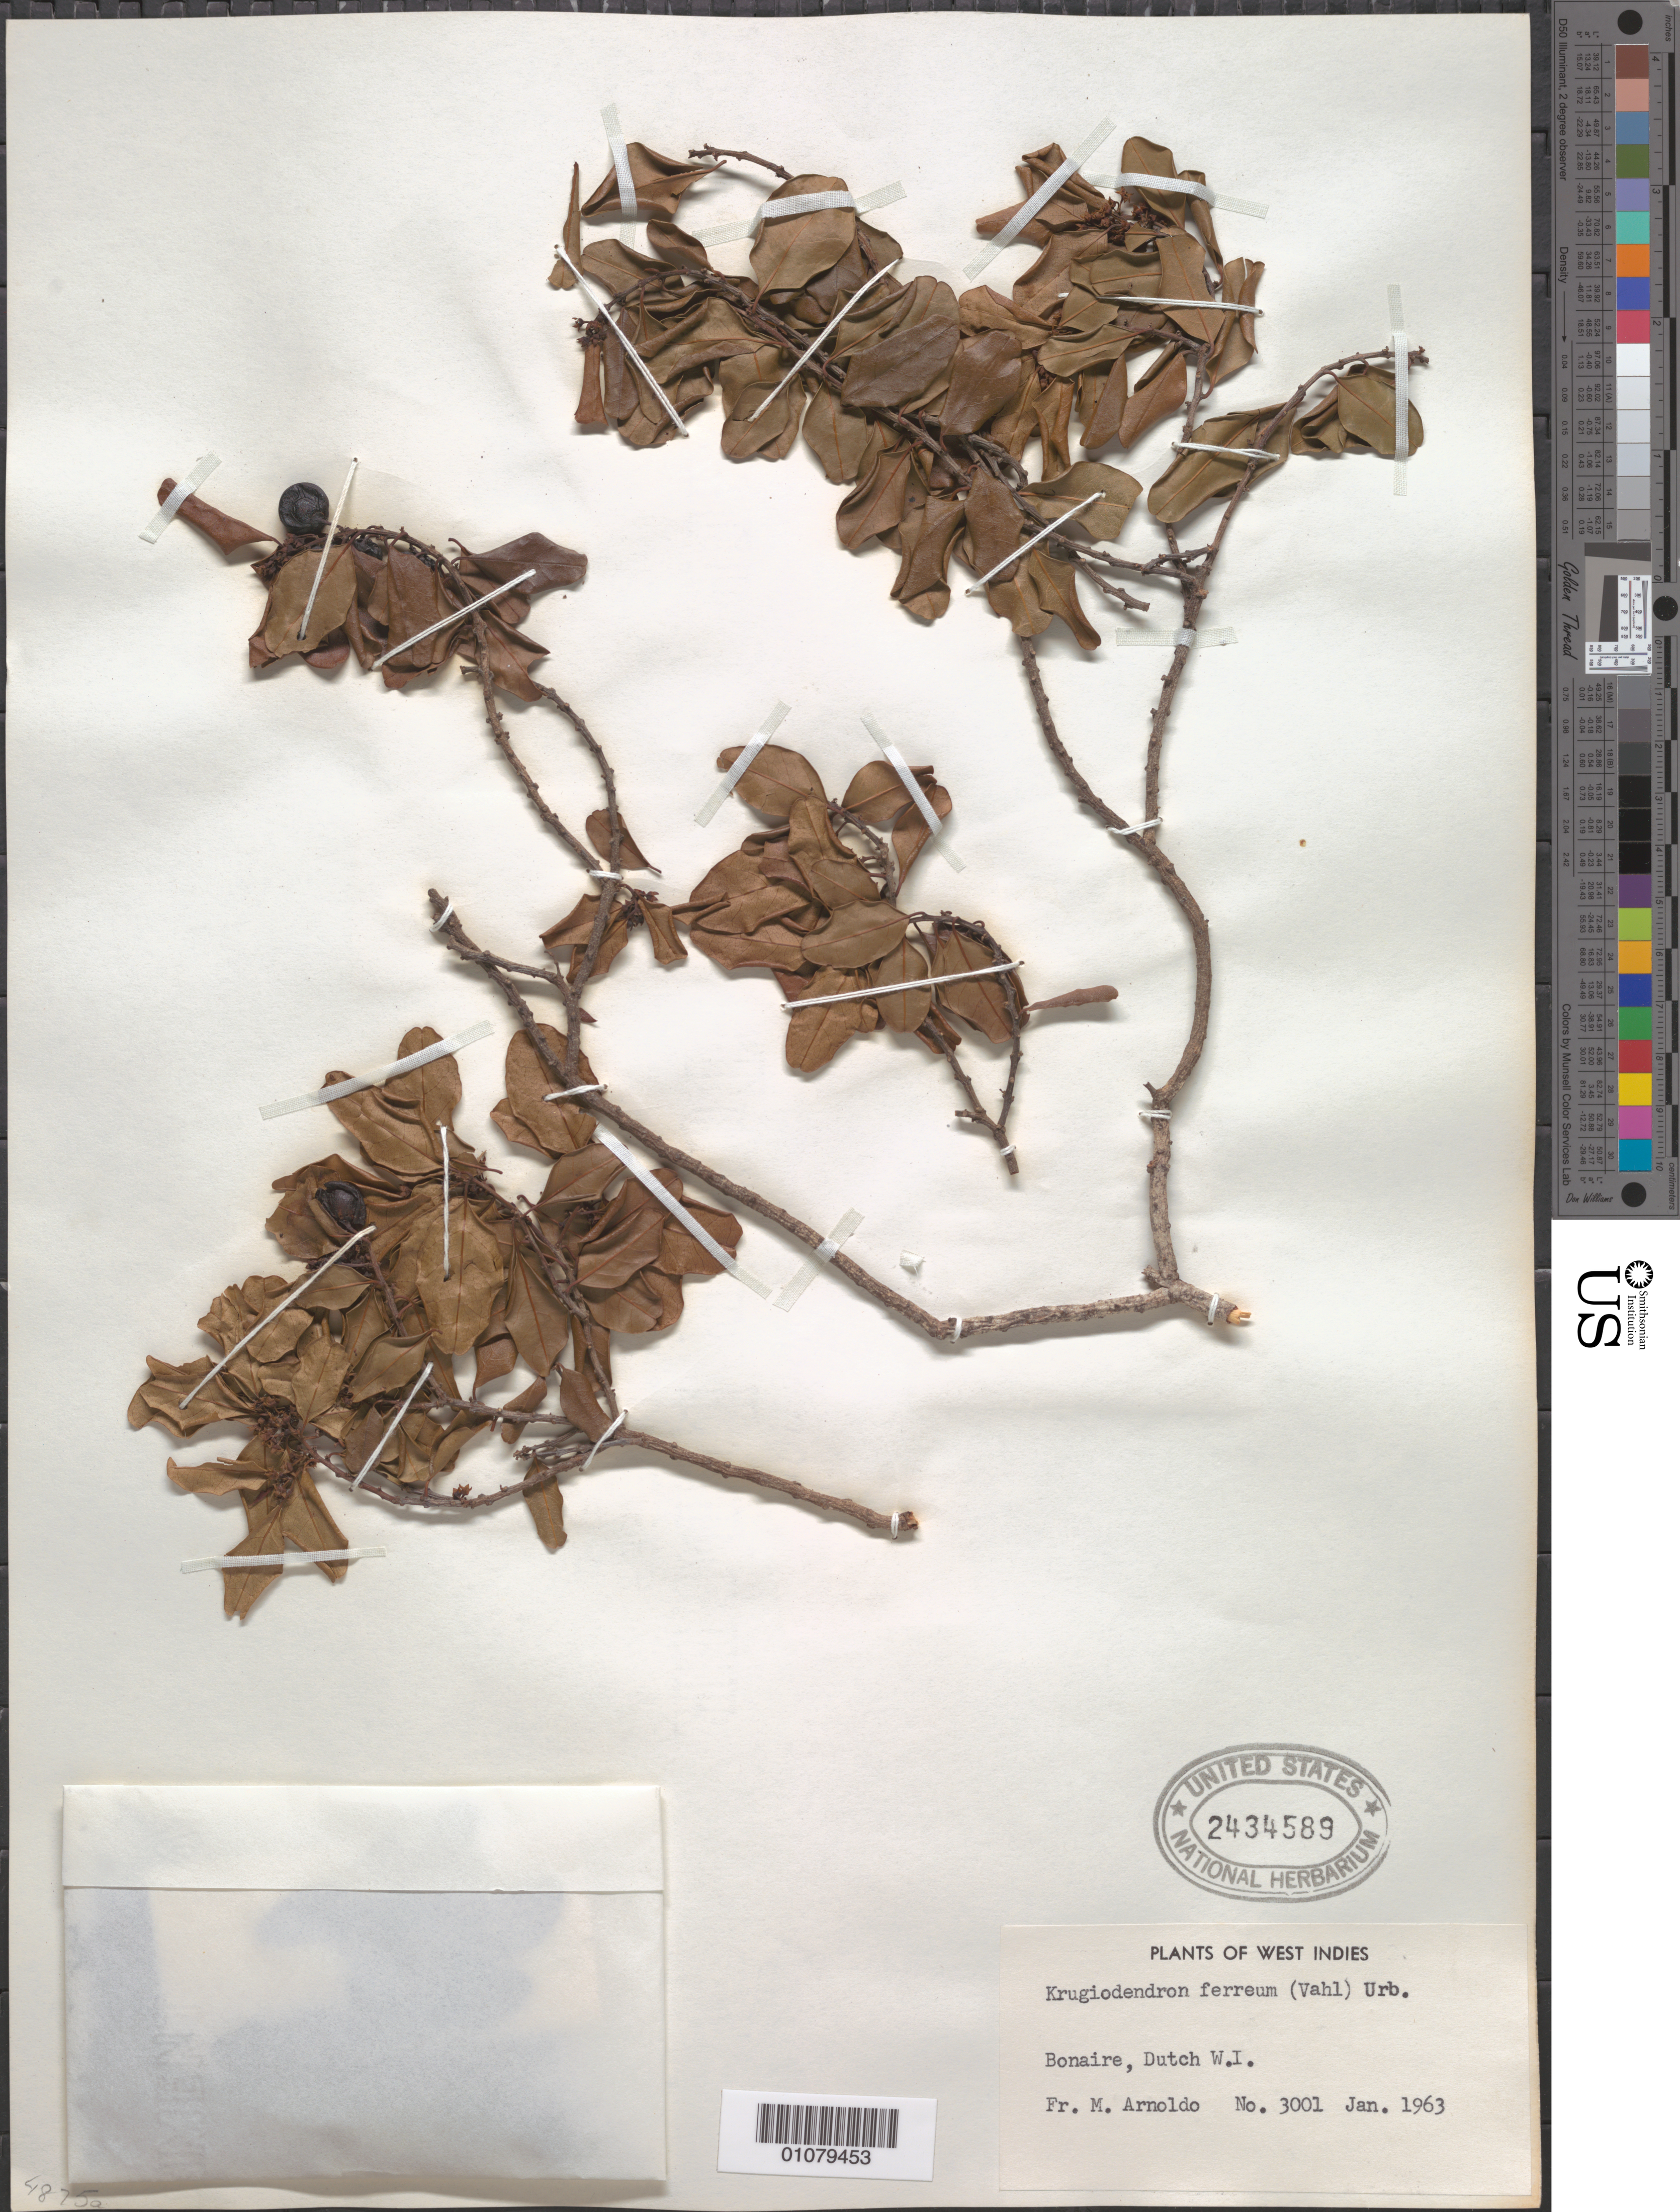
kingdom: Plantae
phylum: Tracheophyta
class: Magnoliopsida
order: Rosales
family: Rhamnaceae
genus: Krugiodendron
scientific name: Krugiodendron ferreum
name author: (Vahl) Urb.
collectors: N. Arnoldo-Broeders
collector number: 3001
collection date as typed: Jan 1963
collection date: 1963-01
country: Netherlands Antilles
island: Bonaire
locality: Bonaire, Dutch W.I.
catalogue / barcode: US 2434589